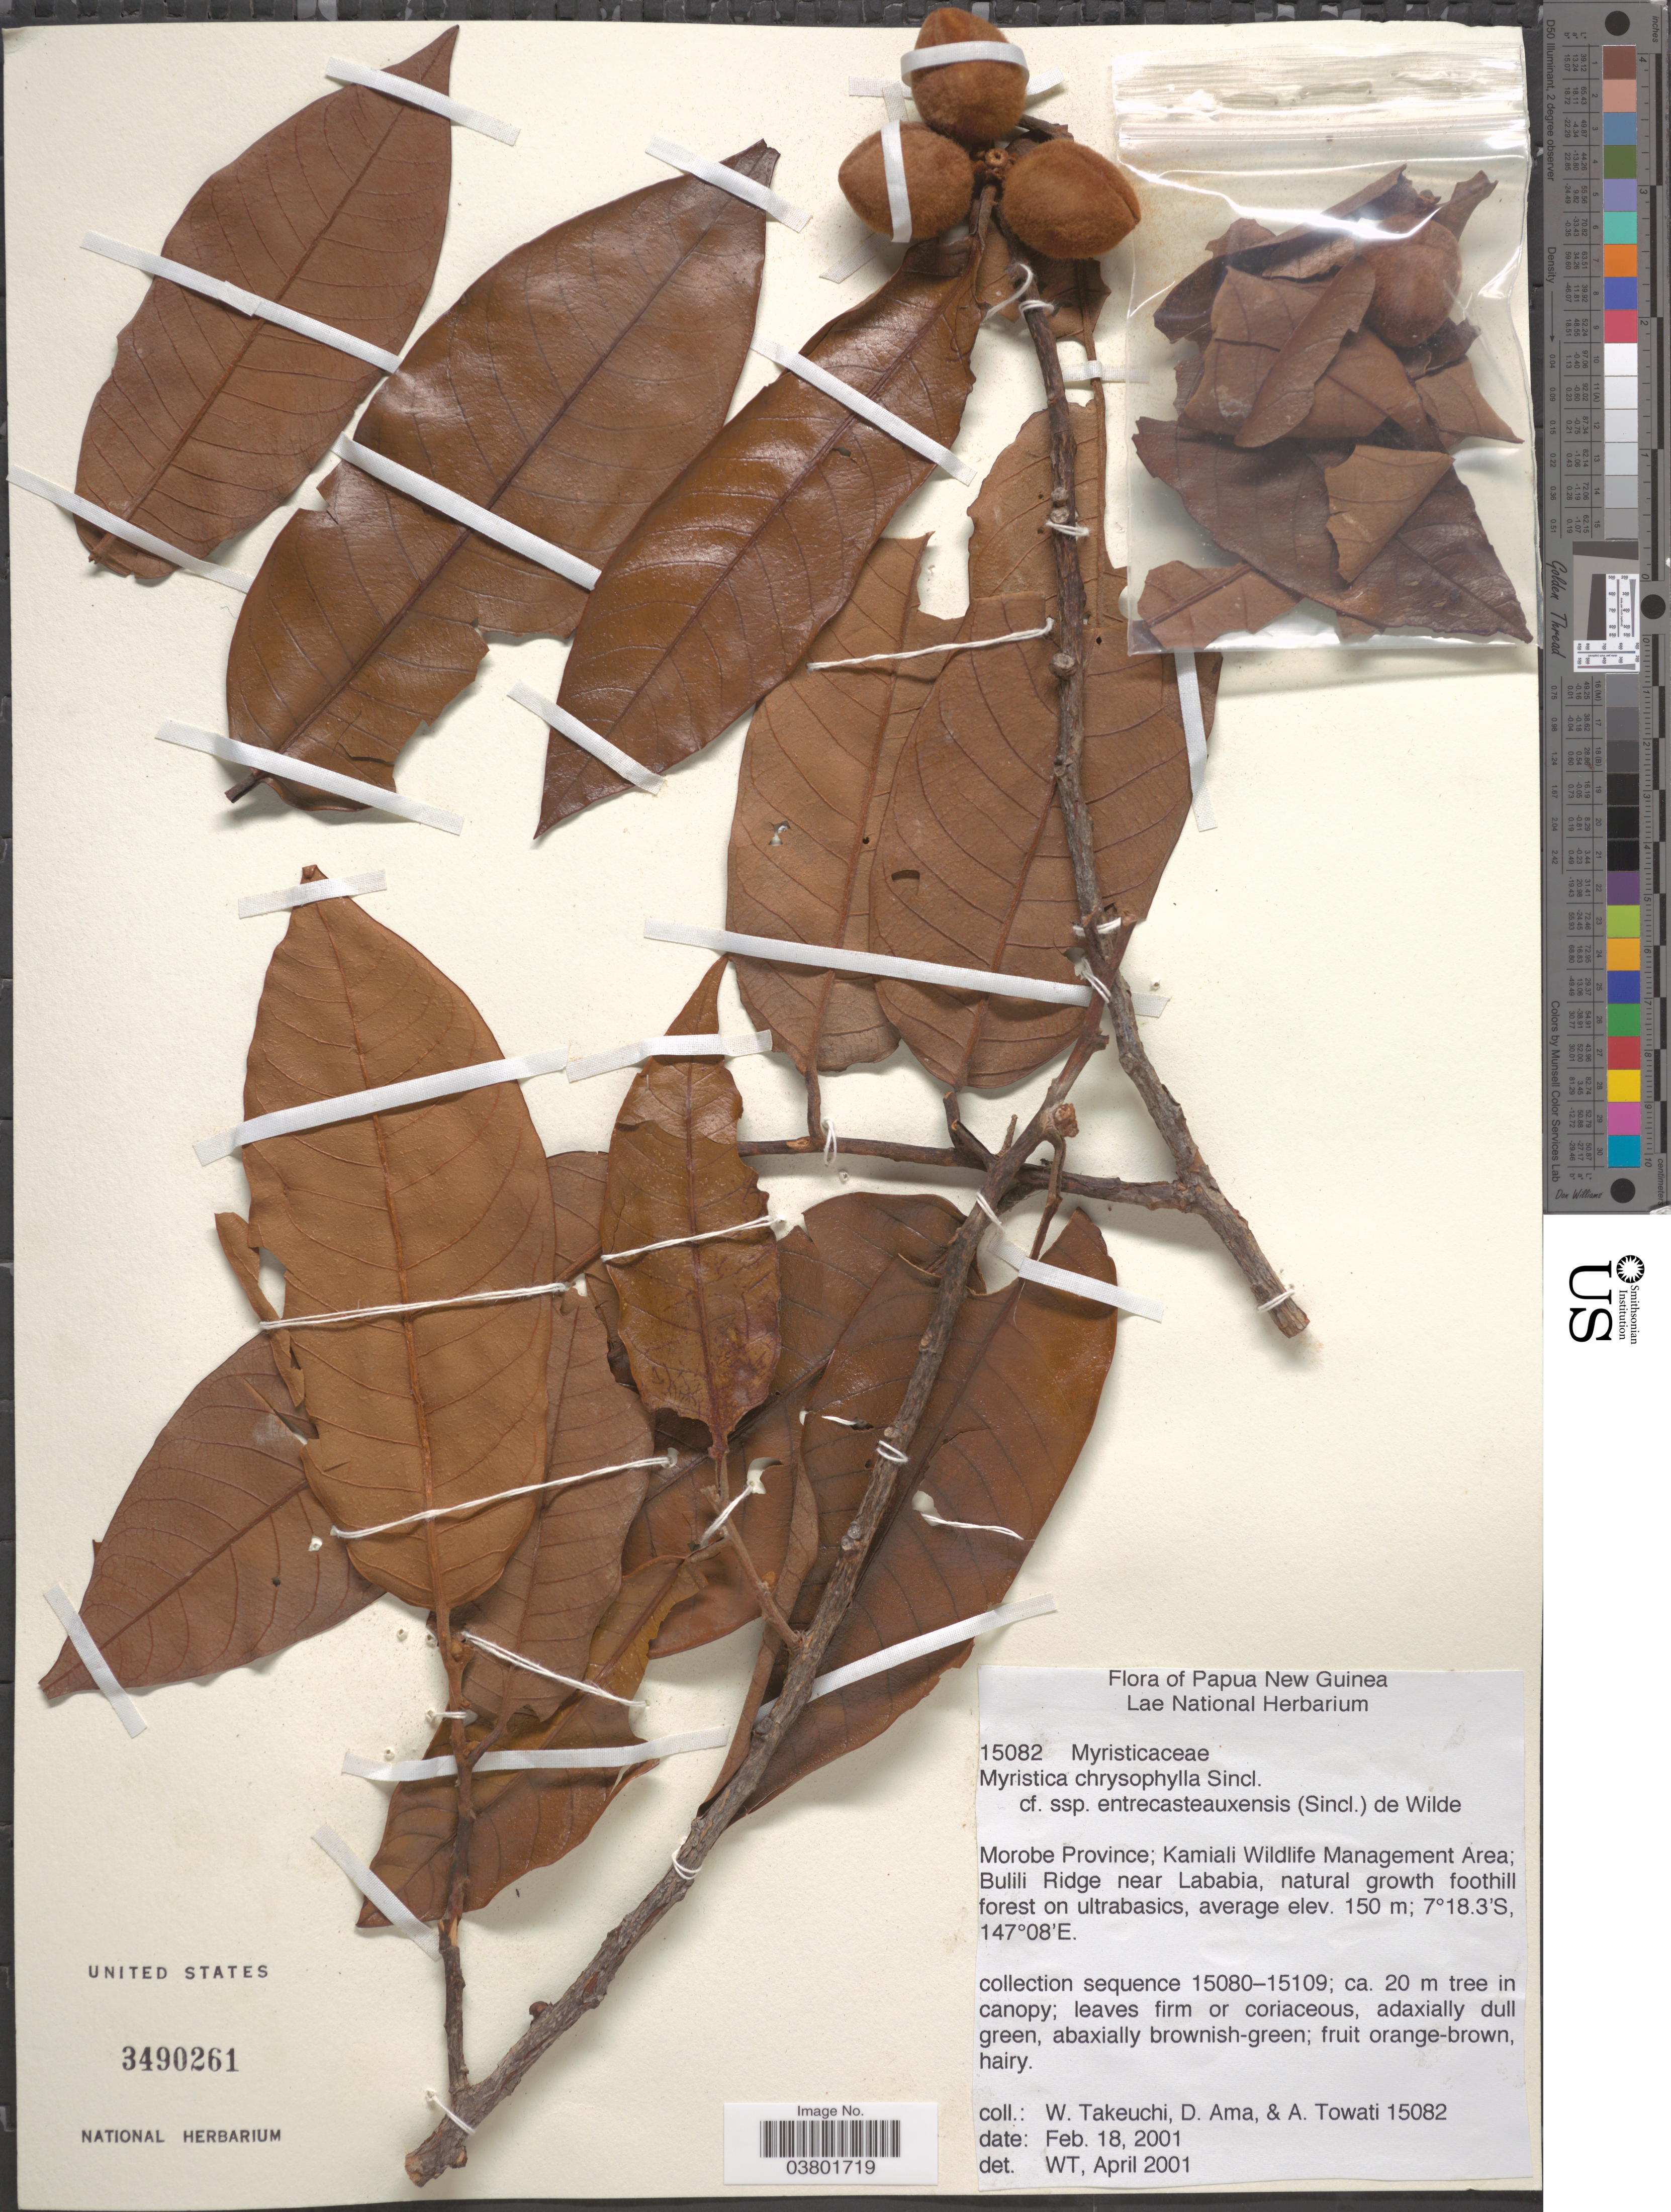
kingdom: Plantae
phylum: Tracheophyta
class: Magnoliopsida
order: Magnoliales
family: Myristicaceae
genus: Myristica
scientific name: Myristica chrysophylla var. entrecasteauxensis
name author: J. Sinclair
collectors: W. Takeuchi, D. Ama & A. Towati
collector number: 15082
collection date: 2001-02-18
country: Papua New Guinea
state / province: Morobe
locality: Kamiali Wildlife Management Area; Bulili Ridge near Lababia.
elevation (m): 150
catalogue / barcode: US 3490261